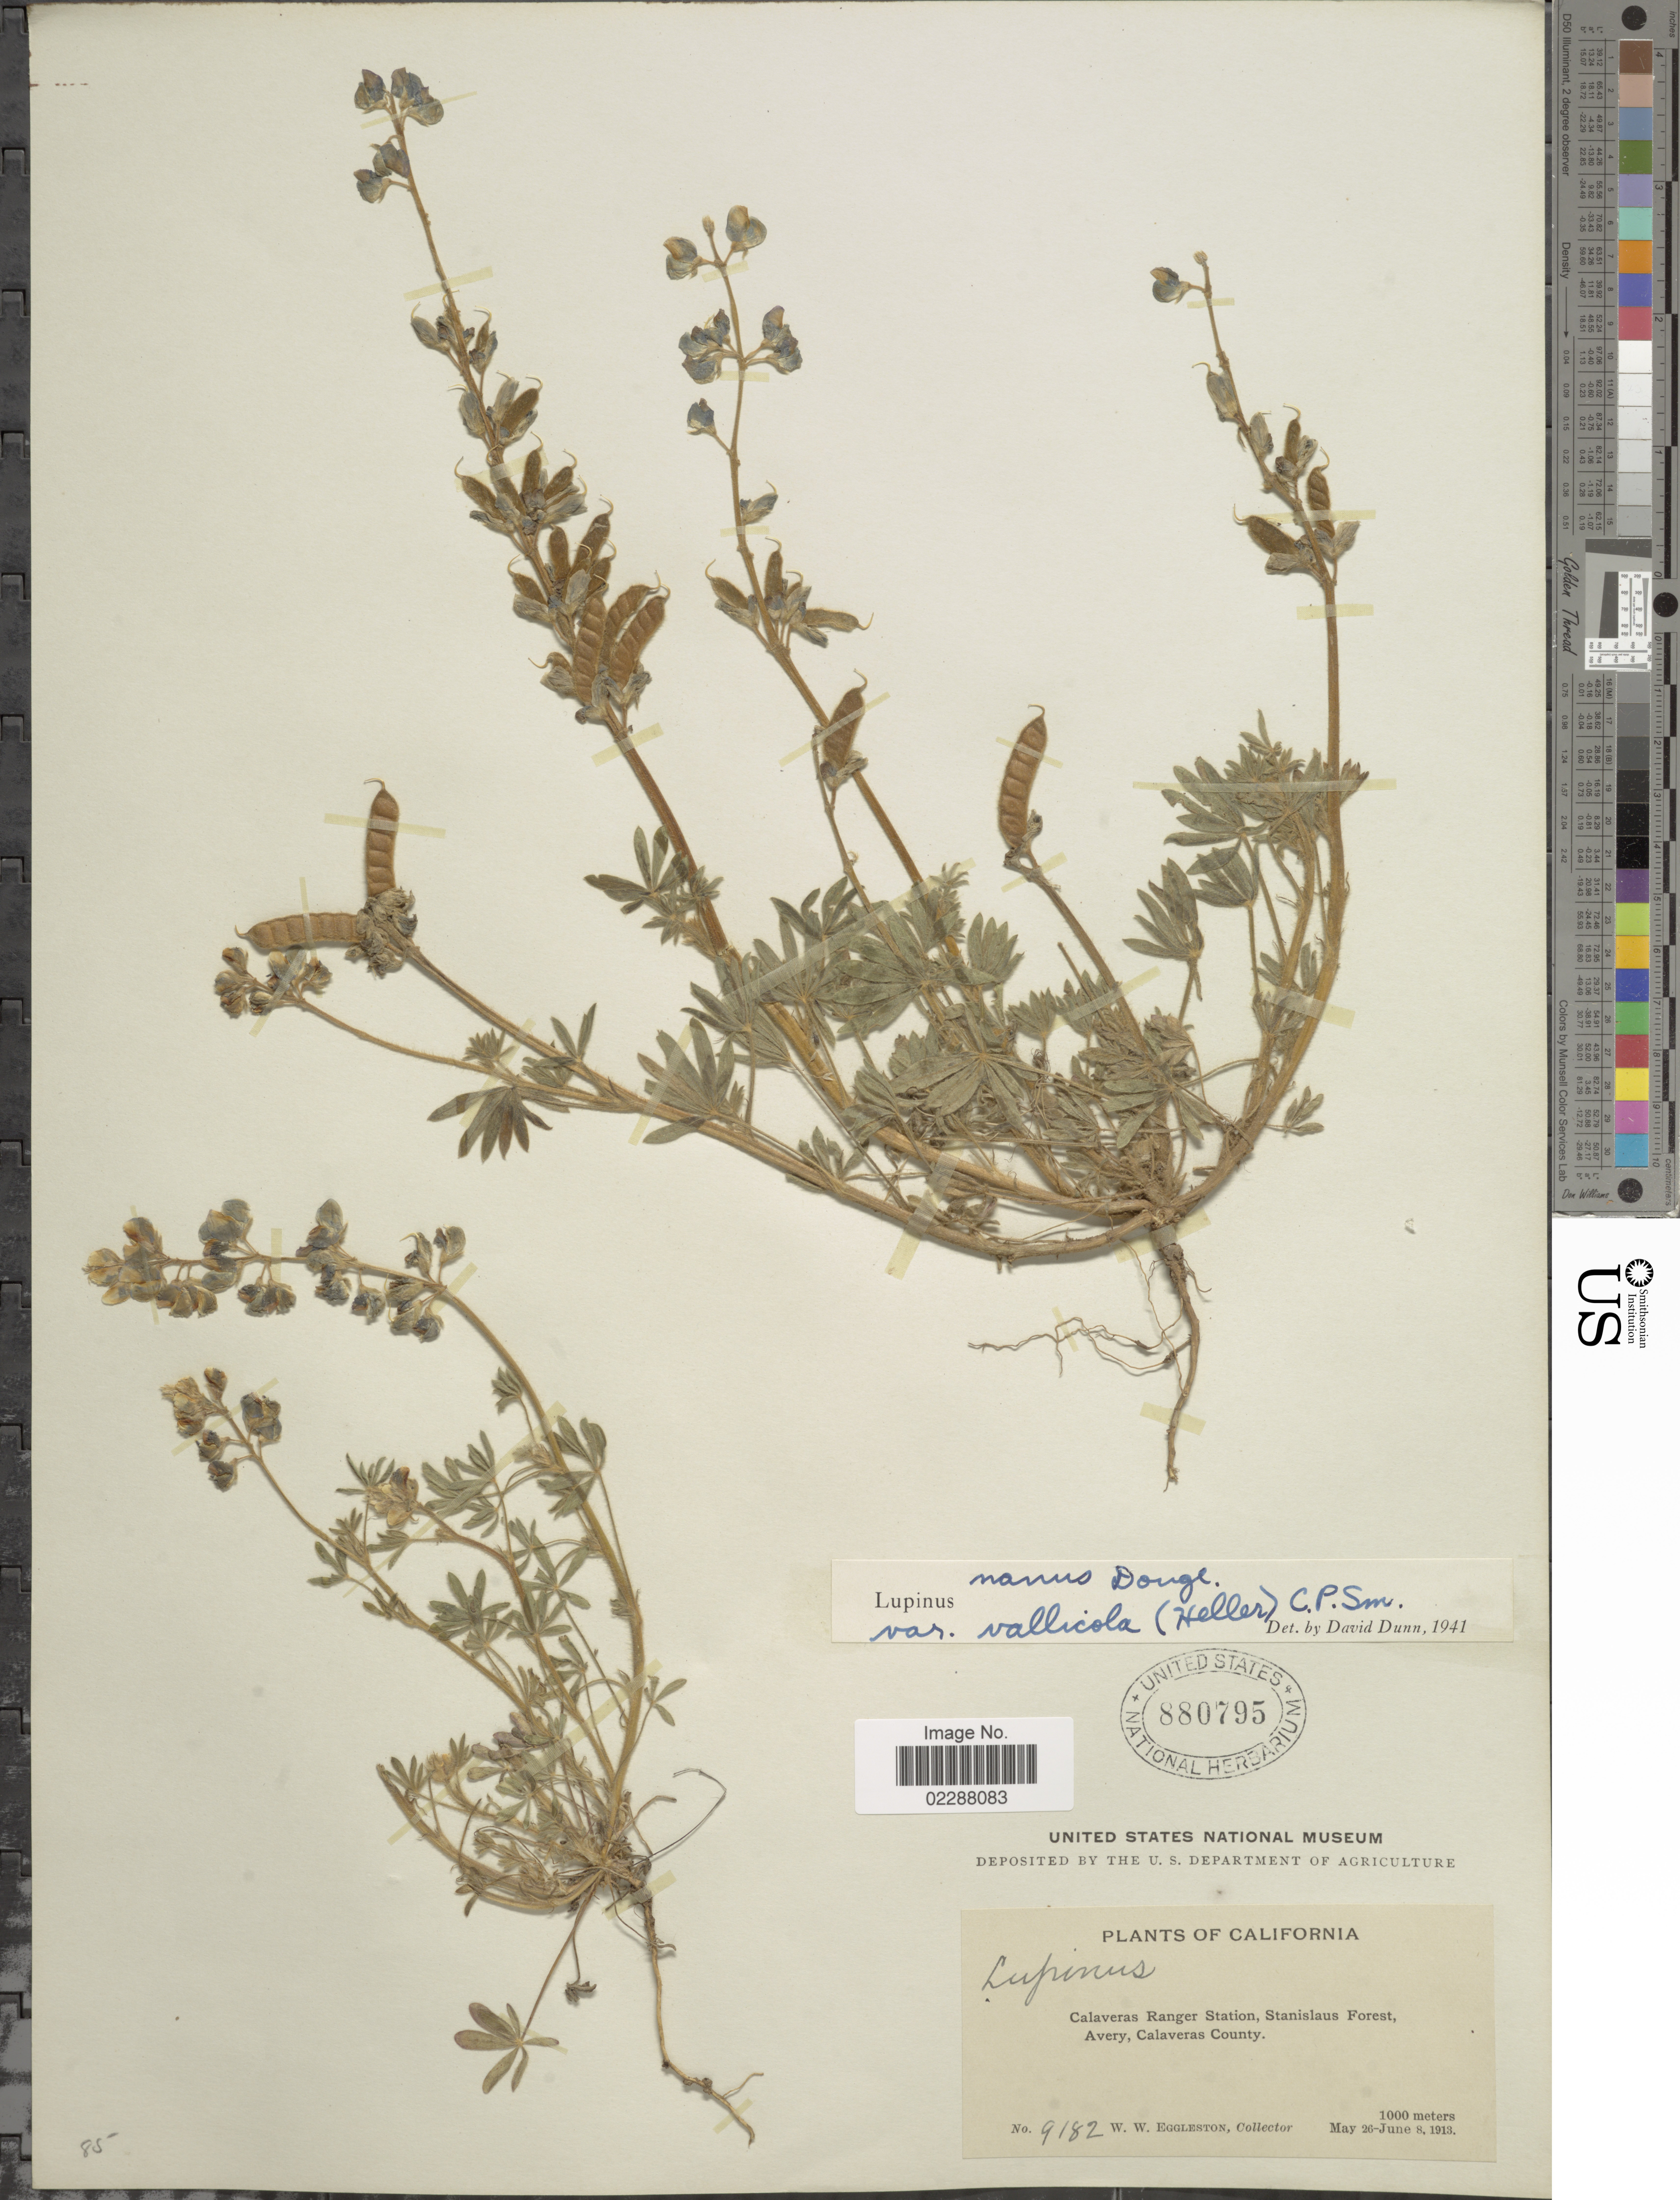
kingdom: Plantae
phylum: Tracheophyta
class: Magnoliopsida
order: Fabales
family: Fabaceae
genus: Lupinus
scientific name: Lupinus vallicola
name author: A. Heller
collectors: W. W. Eggleston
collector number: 9182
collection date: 1913-05-26/1913-06-08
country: United States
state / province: California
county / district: Calaveras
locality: Calaveras Ranger Station, Stanis;aus Forest, Avery, Calaveras County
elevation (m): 1000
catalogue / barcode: US 880795